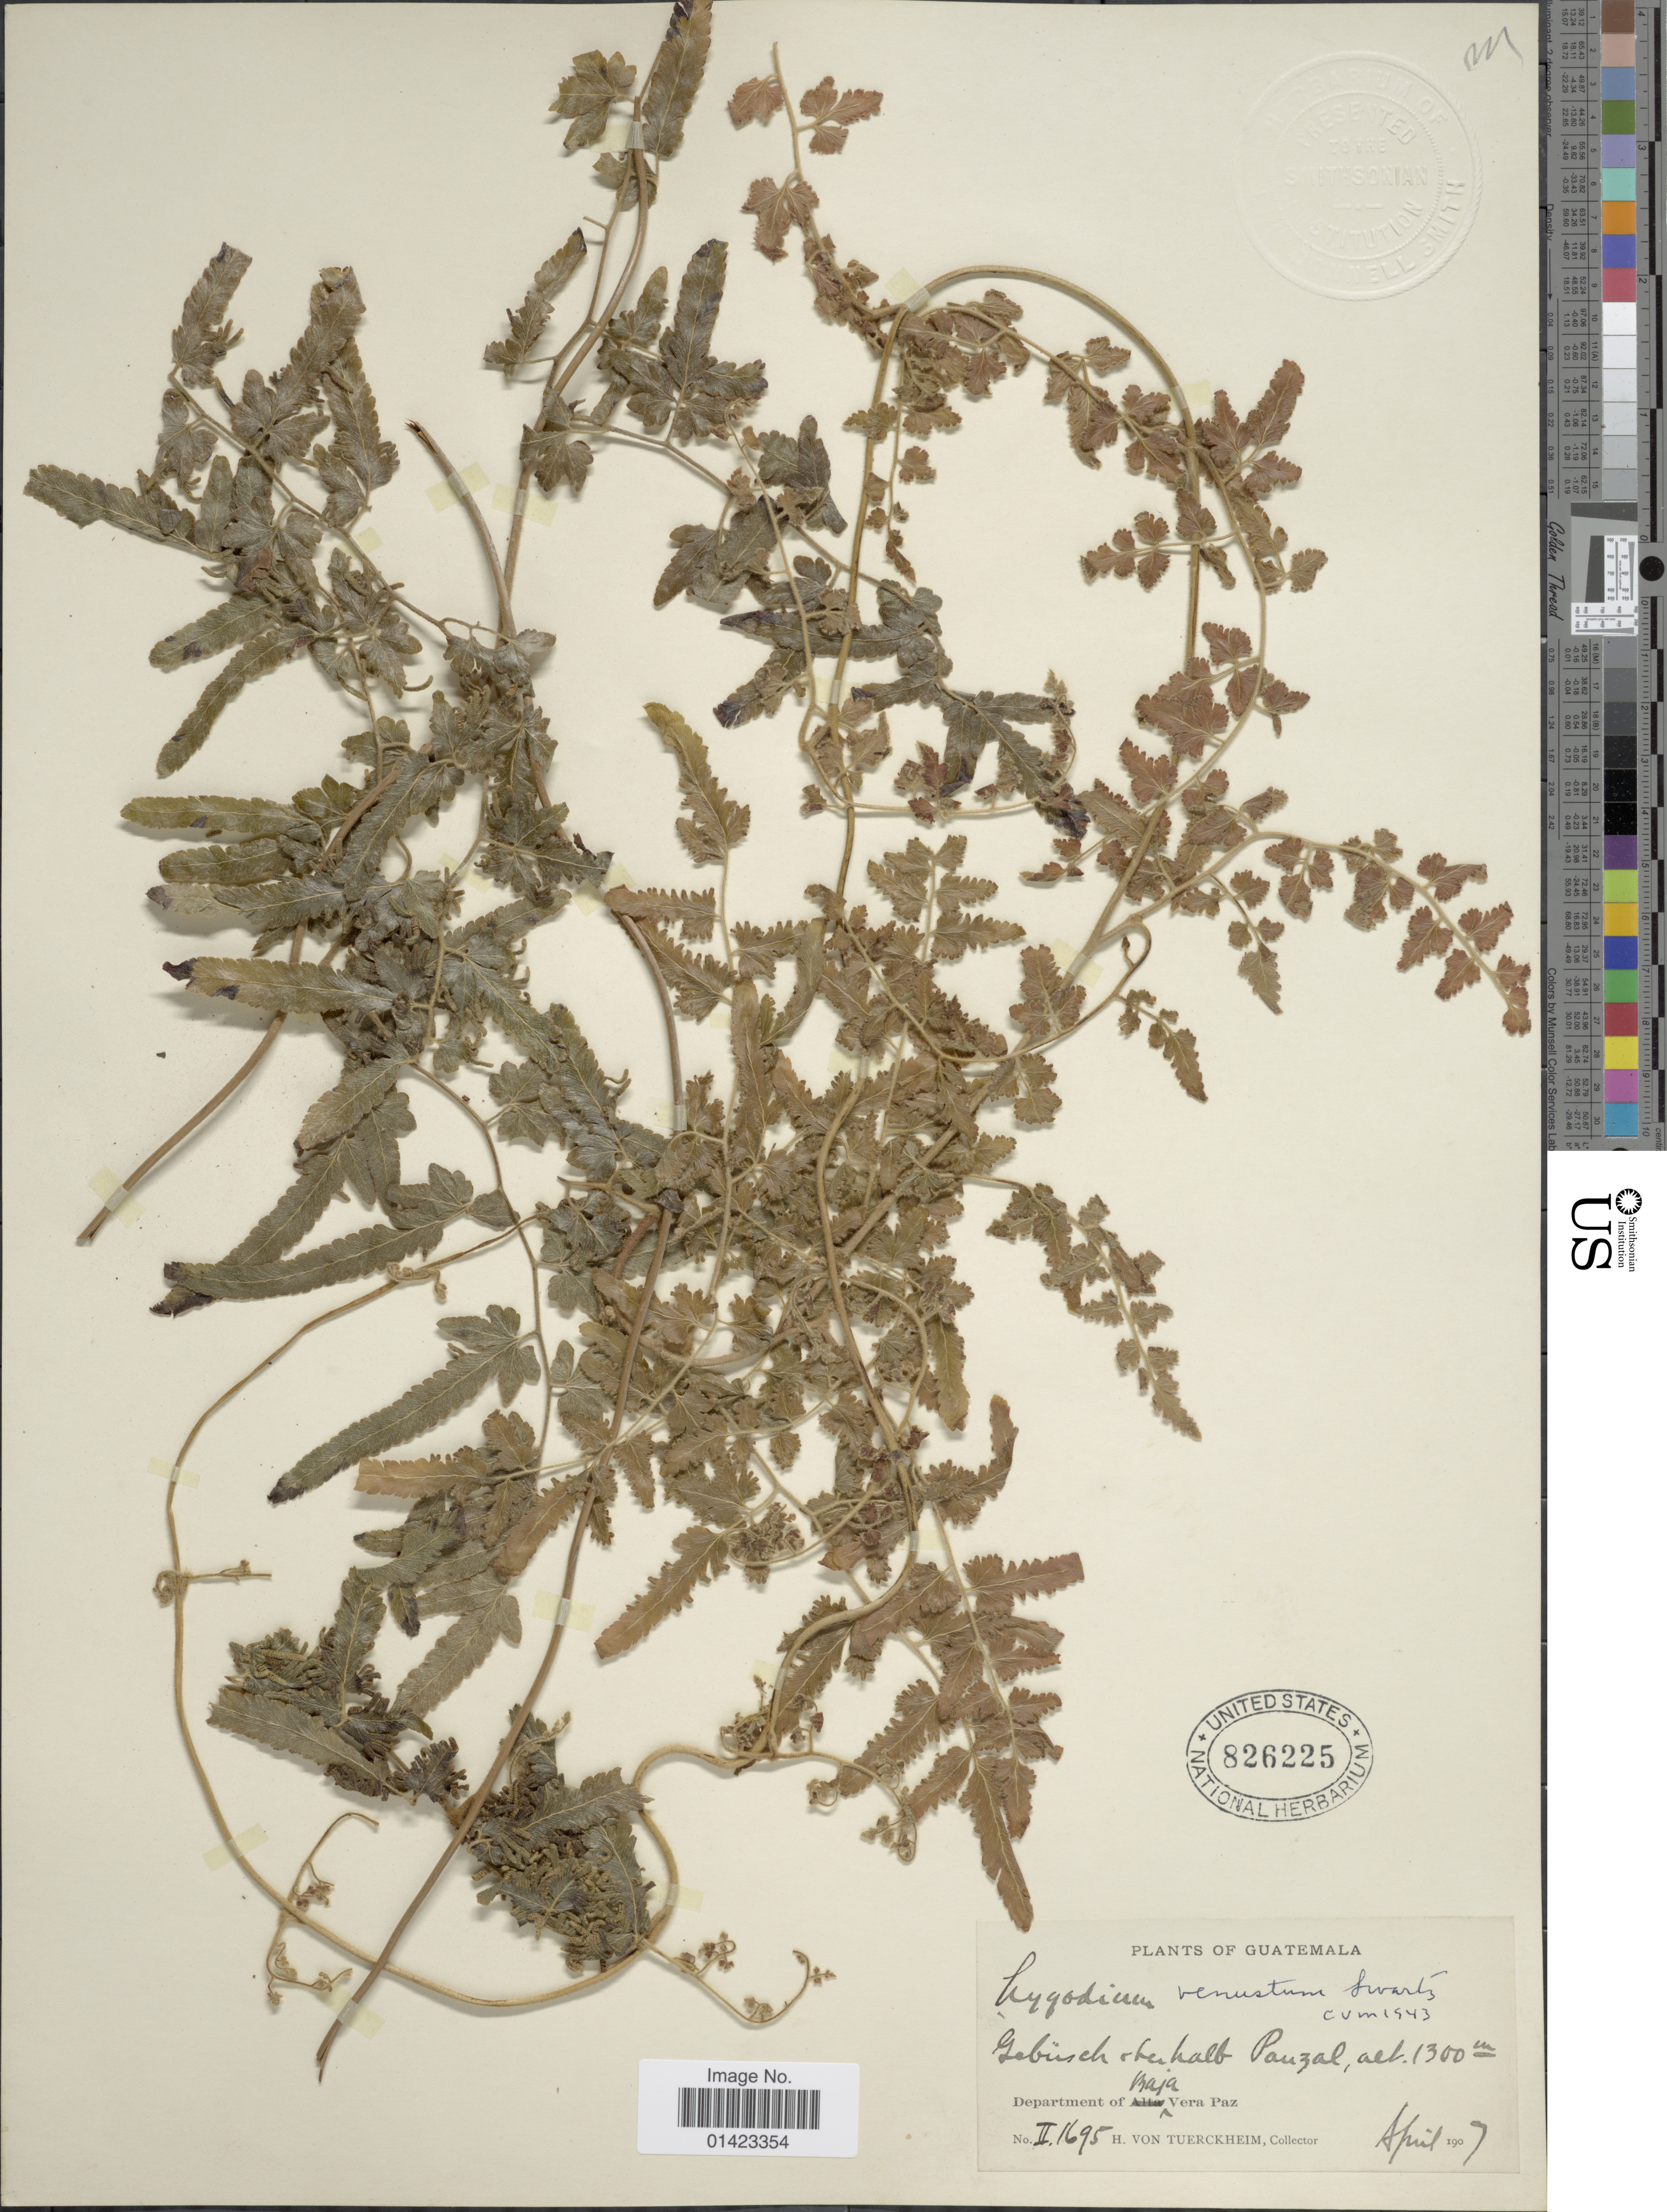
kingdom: Plantae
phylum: Tracheophyta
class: Polypodiopsida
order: Schizaeales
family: Lygodiaceae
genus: Lygodium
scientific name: Lygodium venustum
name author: Sw.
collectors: H. von Tuerckheim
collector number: II1695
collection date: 1907-04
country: Guatemala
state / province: Alta Verapaz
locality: Department of Baja Vera Paz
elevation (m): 1300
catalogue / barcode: US 826225